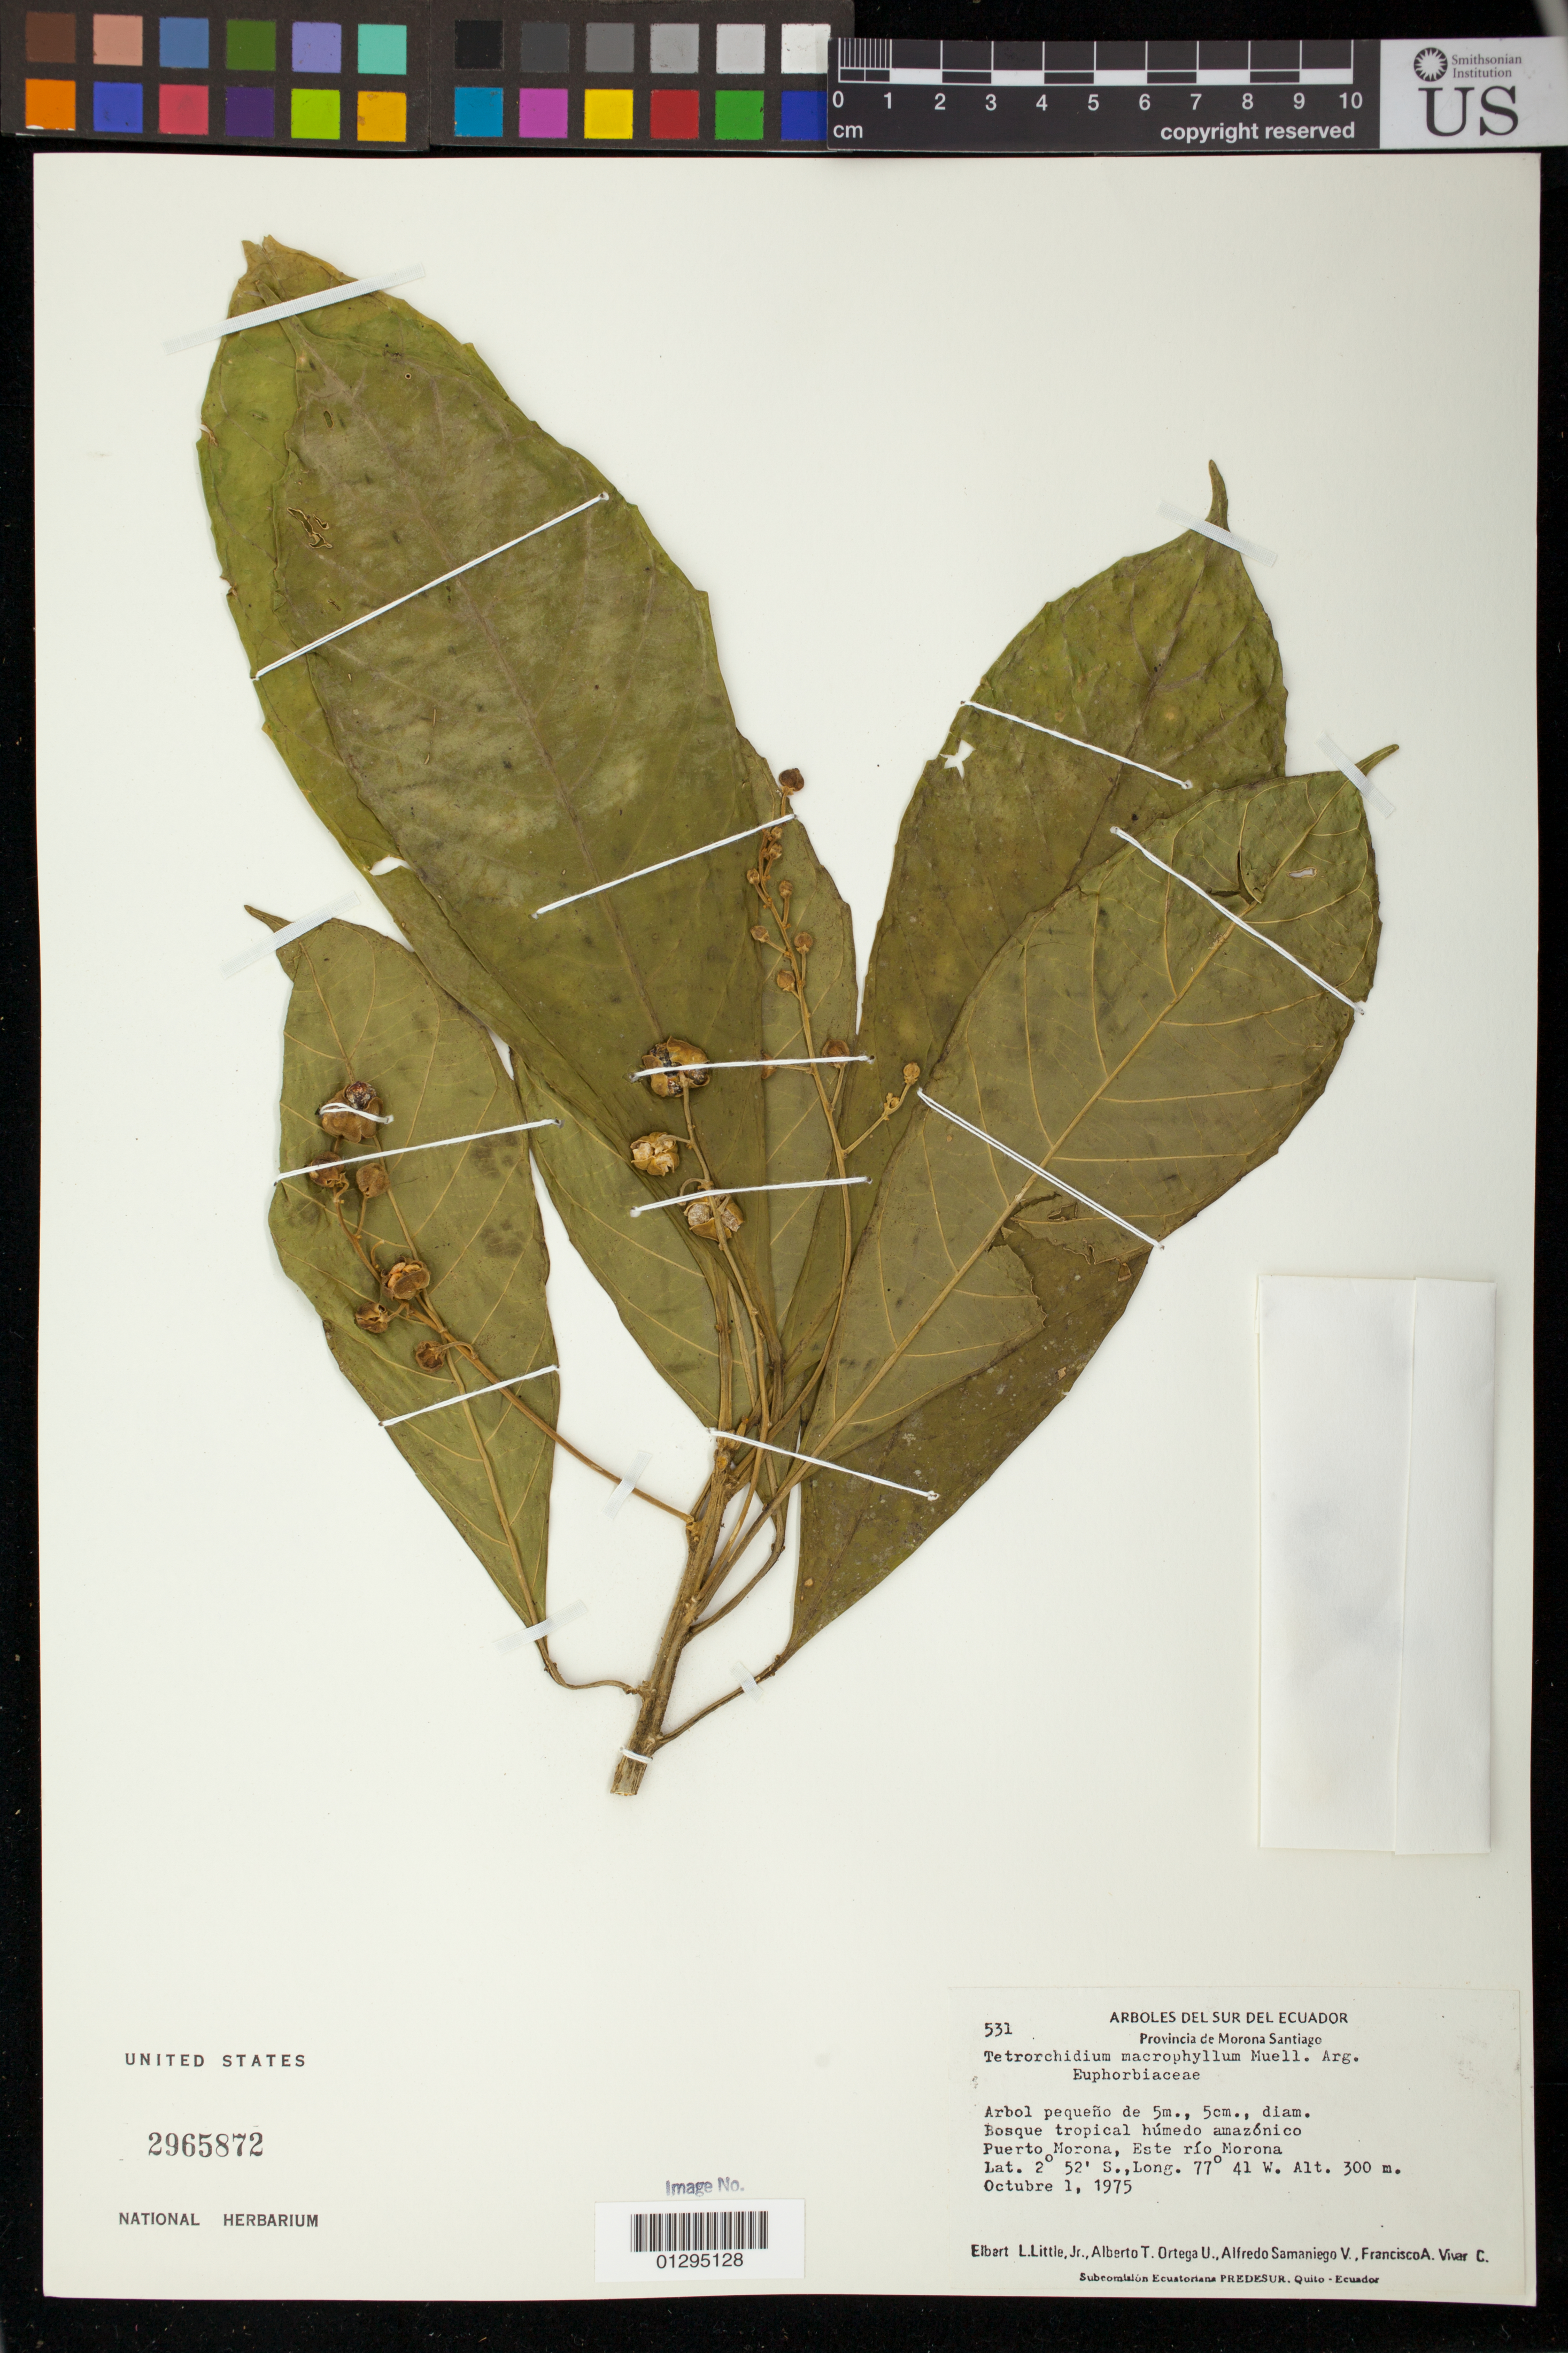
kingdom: Plantae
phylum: Tracheophyta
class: Magnoliopsida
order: Malpighiales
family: Euphorbiaceae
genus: Tetrorchidium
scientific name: Tetrorchidium macrophyllum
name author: Müll. Arg.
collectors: E. L. Little, A. T. Ortega U., A. V. Samaniego & F. A. Vivar C.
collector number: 531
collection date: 1975-10-01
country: Ecuador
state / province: Morona-Santiago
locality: Puerto Morona, Este rio Morona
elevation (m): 300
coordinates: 2°52'S, 77°41'W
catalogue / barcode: US 2965872